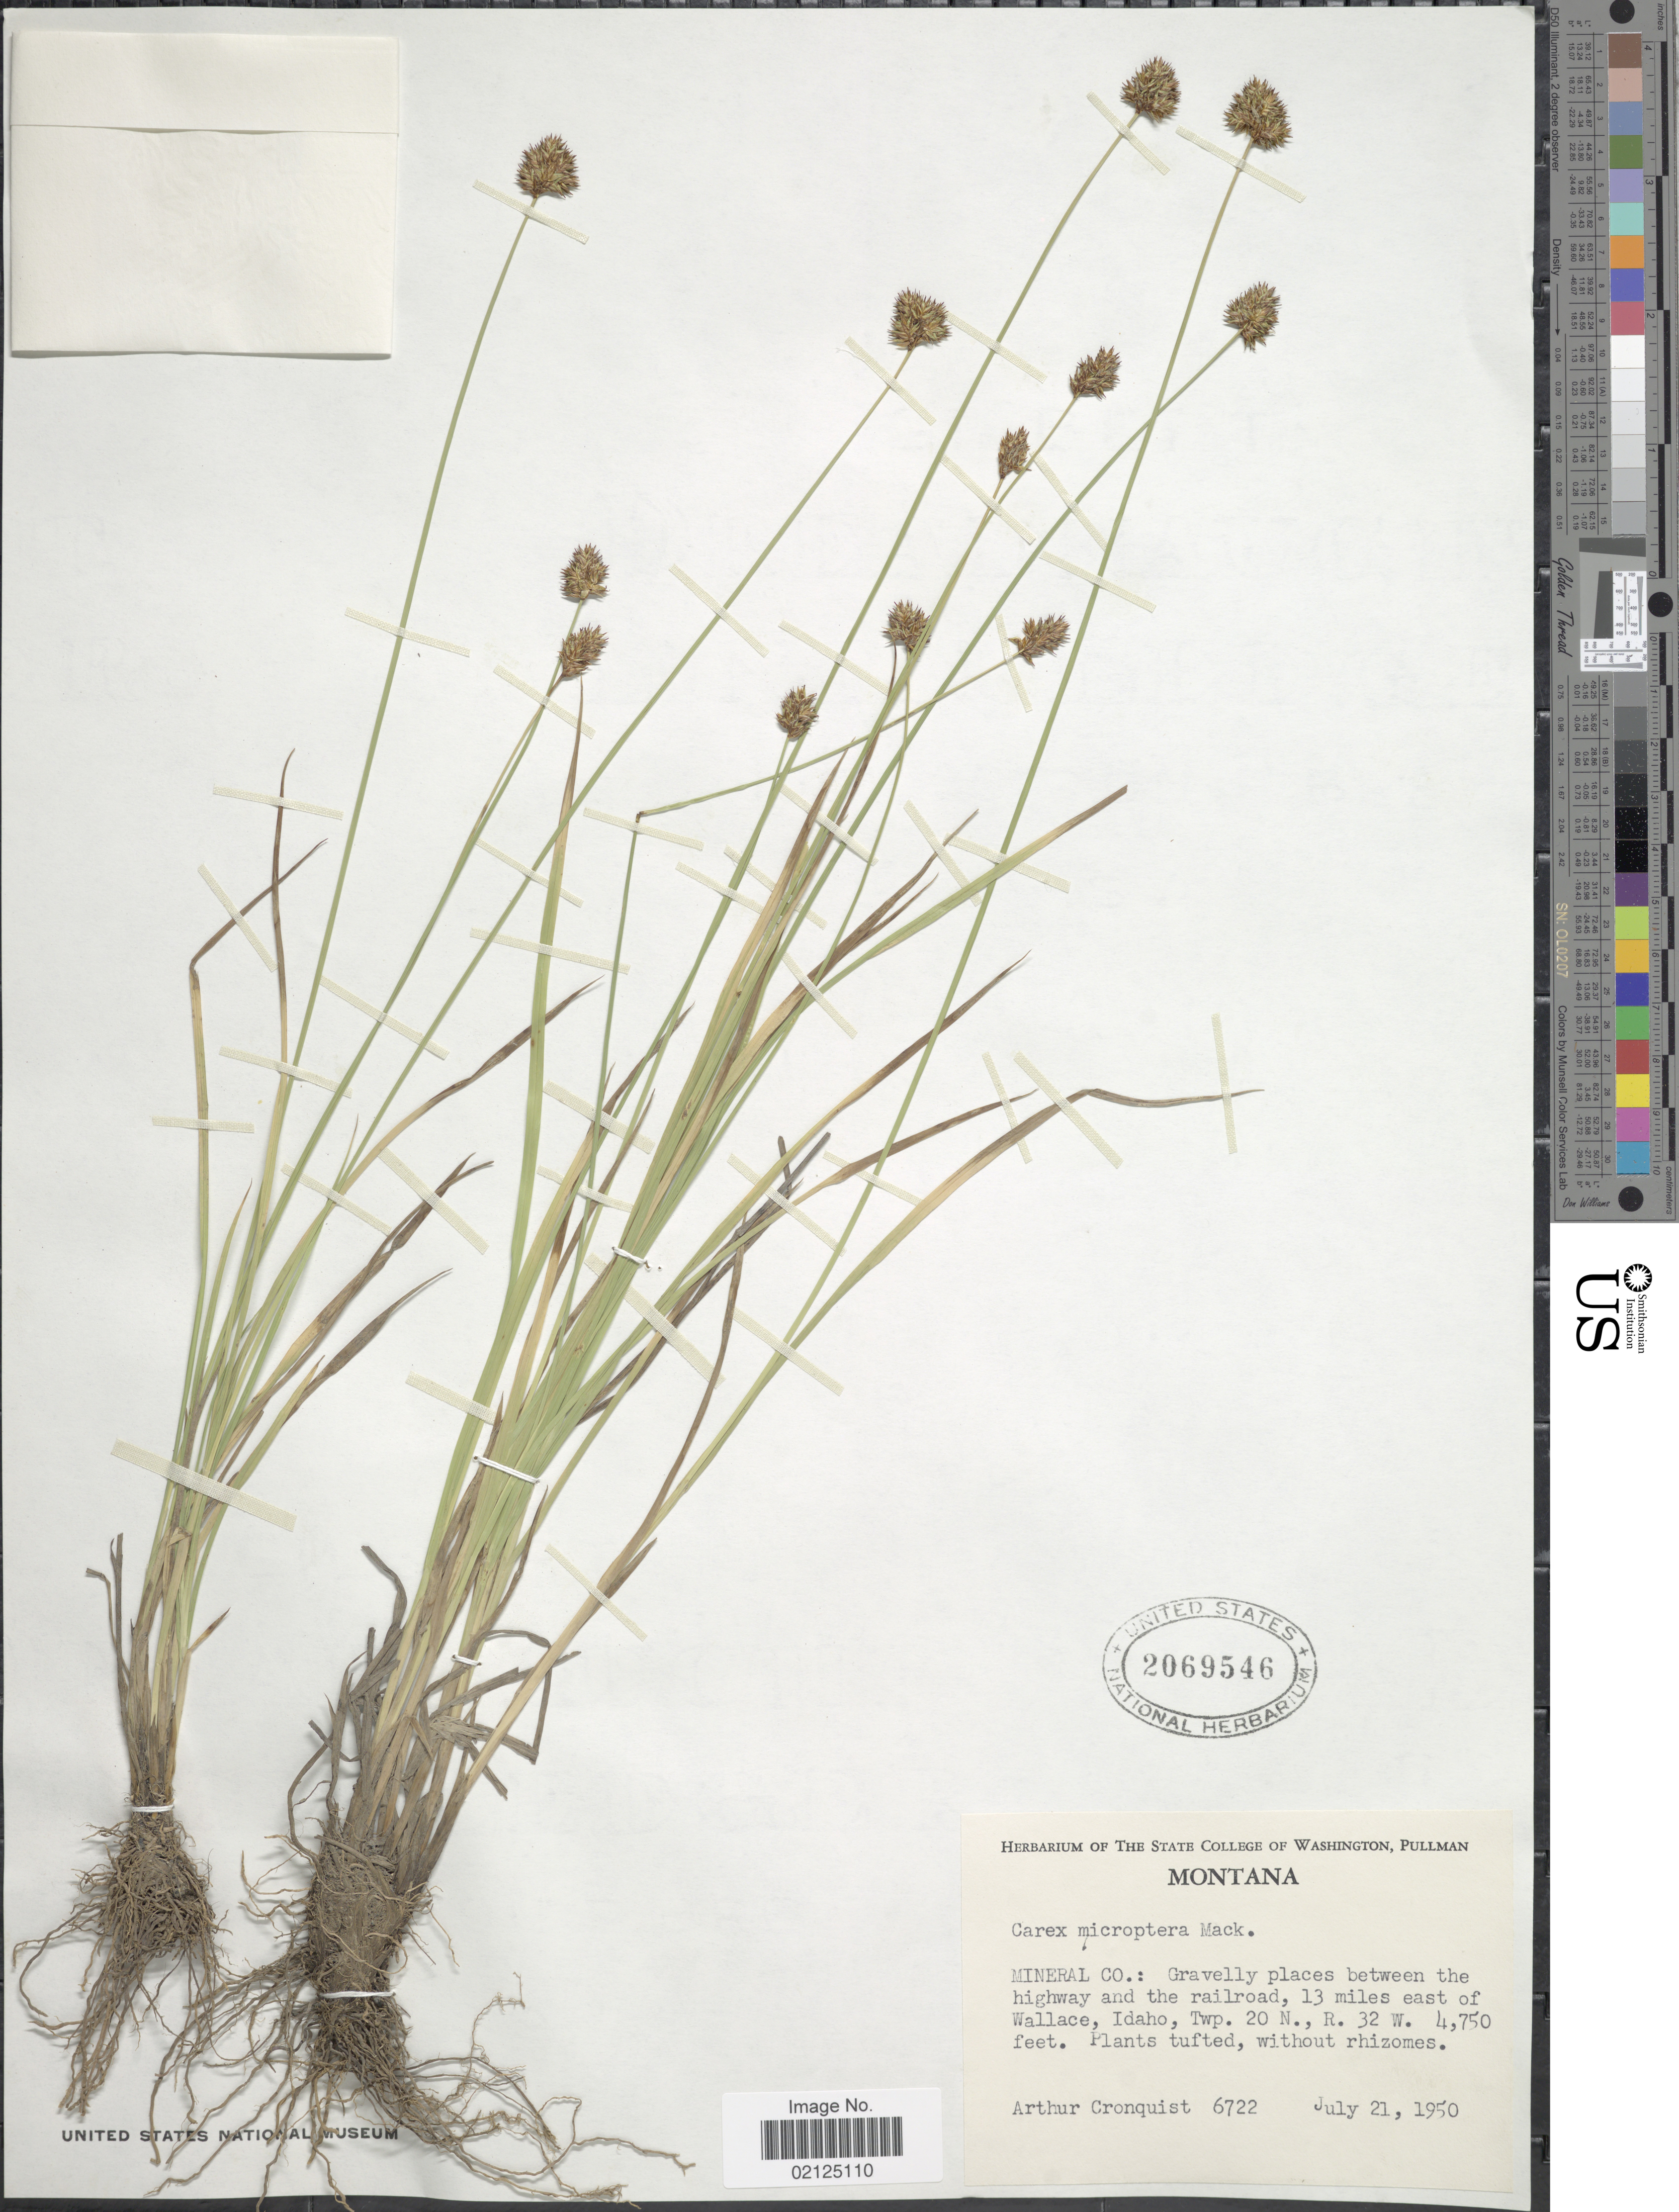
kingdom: Plantae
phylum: Tracheophyta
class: Liliopsida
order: Poales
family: Cyperaceae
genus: Carex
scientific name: Carex microptera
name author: Mack.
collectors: A. J. Cronquist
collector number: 6722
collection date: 1950-07-21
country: United States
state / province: Idaho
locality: Montana, Mineral Co.: Gravelly places between the highway and the railroad, 13 miles east of Wallace, Twp. 20 N., R. 32 W.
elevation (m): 1448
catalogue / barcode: US 2069546